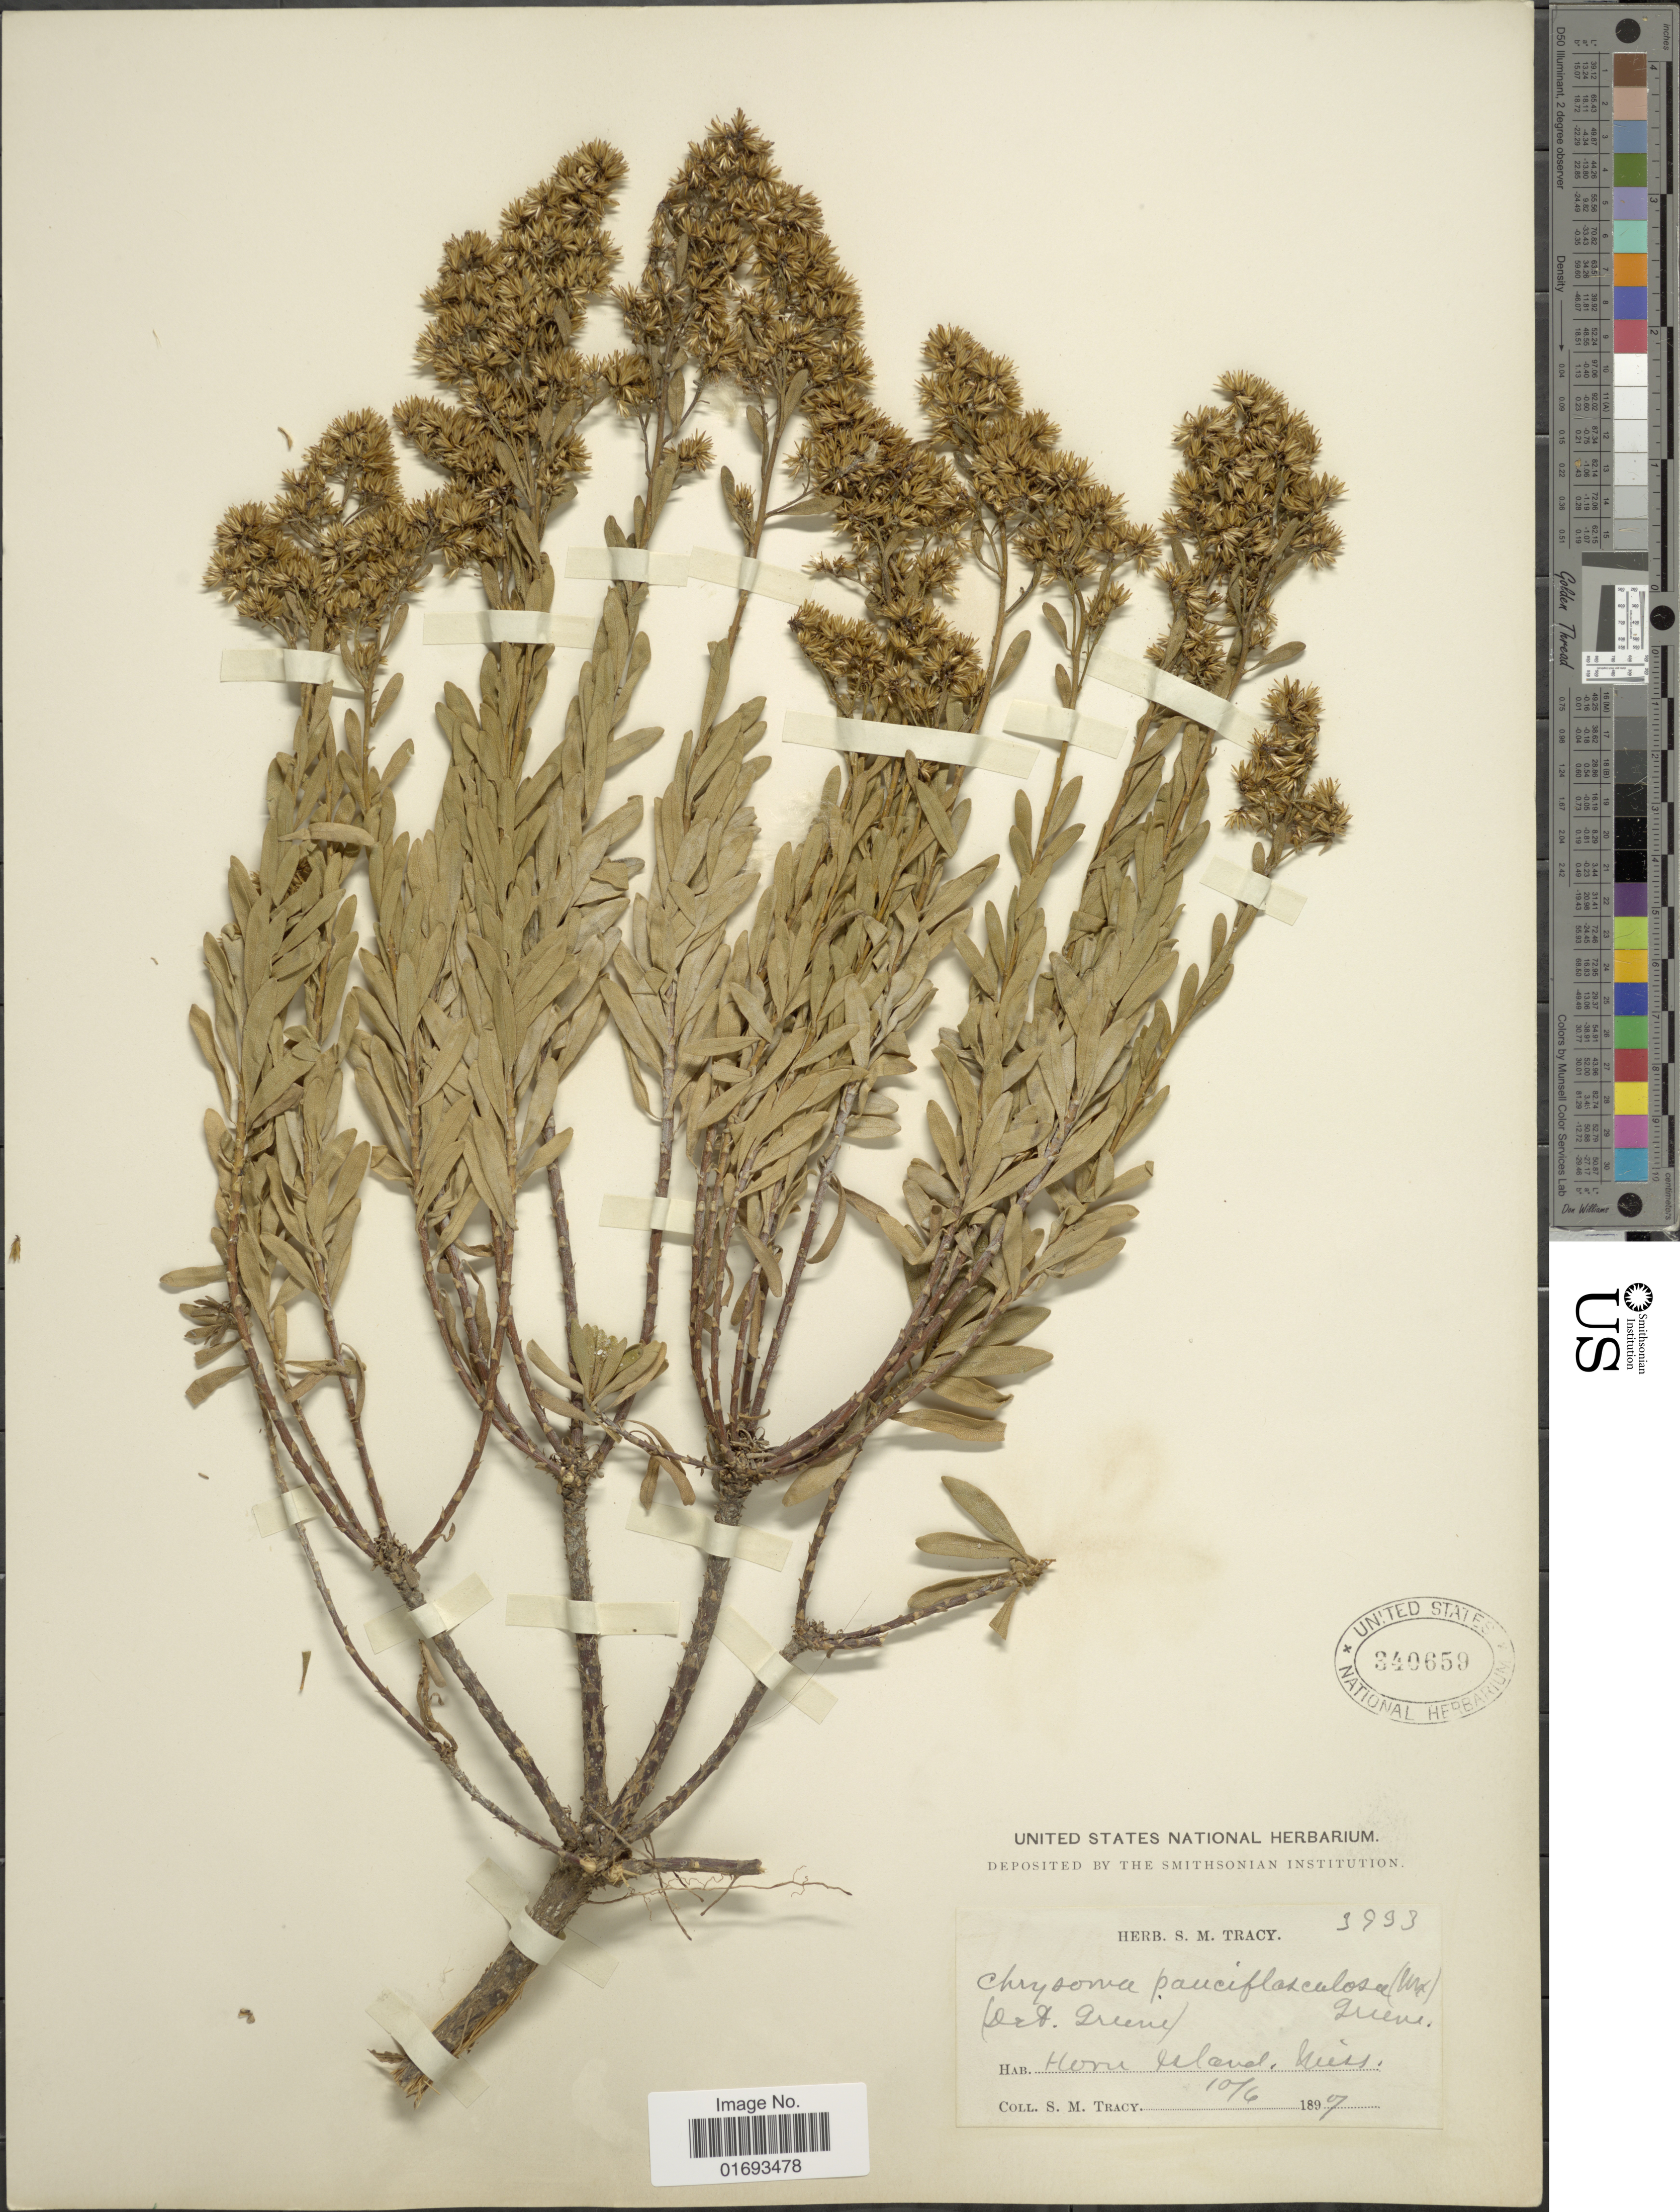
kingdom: Plantae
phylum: Tracheophyta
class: Magnoliopsida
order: Asterales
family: Asteraceae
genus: Chrysoma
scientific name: Chrysoma pauciflosculosa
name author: (Michx.) Greene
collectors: S. M. Tracy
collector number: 3933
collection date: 1897-10-06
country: United States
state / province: Mississippi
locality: Horne Island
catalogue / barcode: US 340659